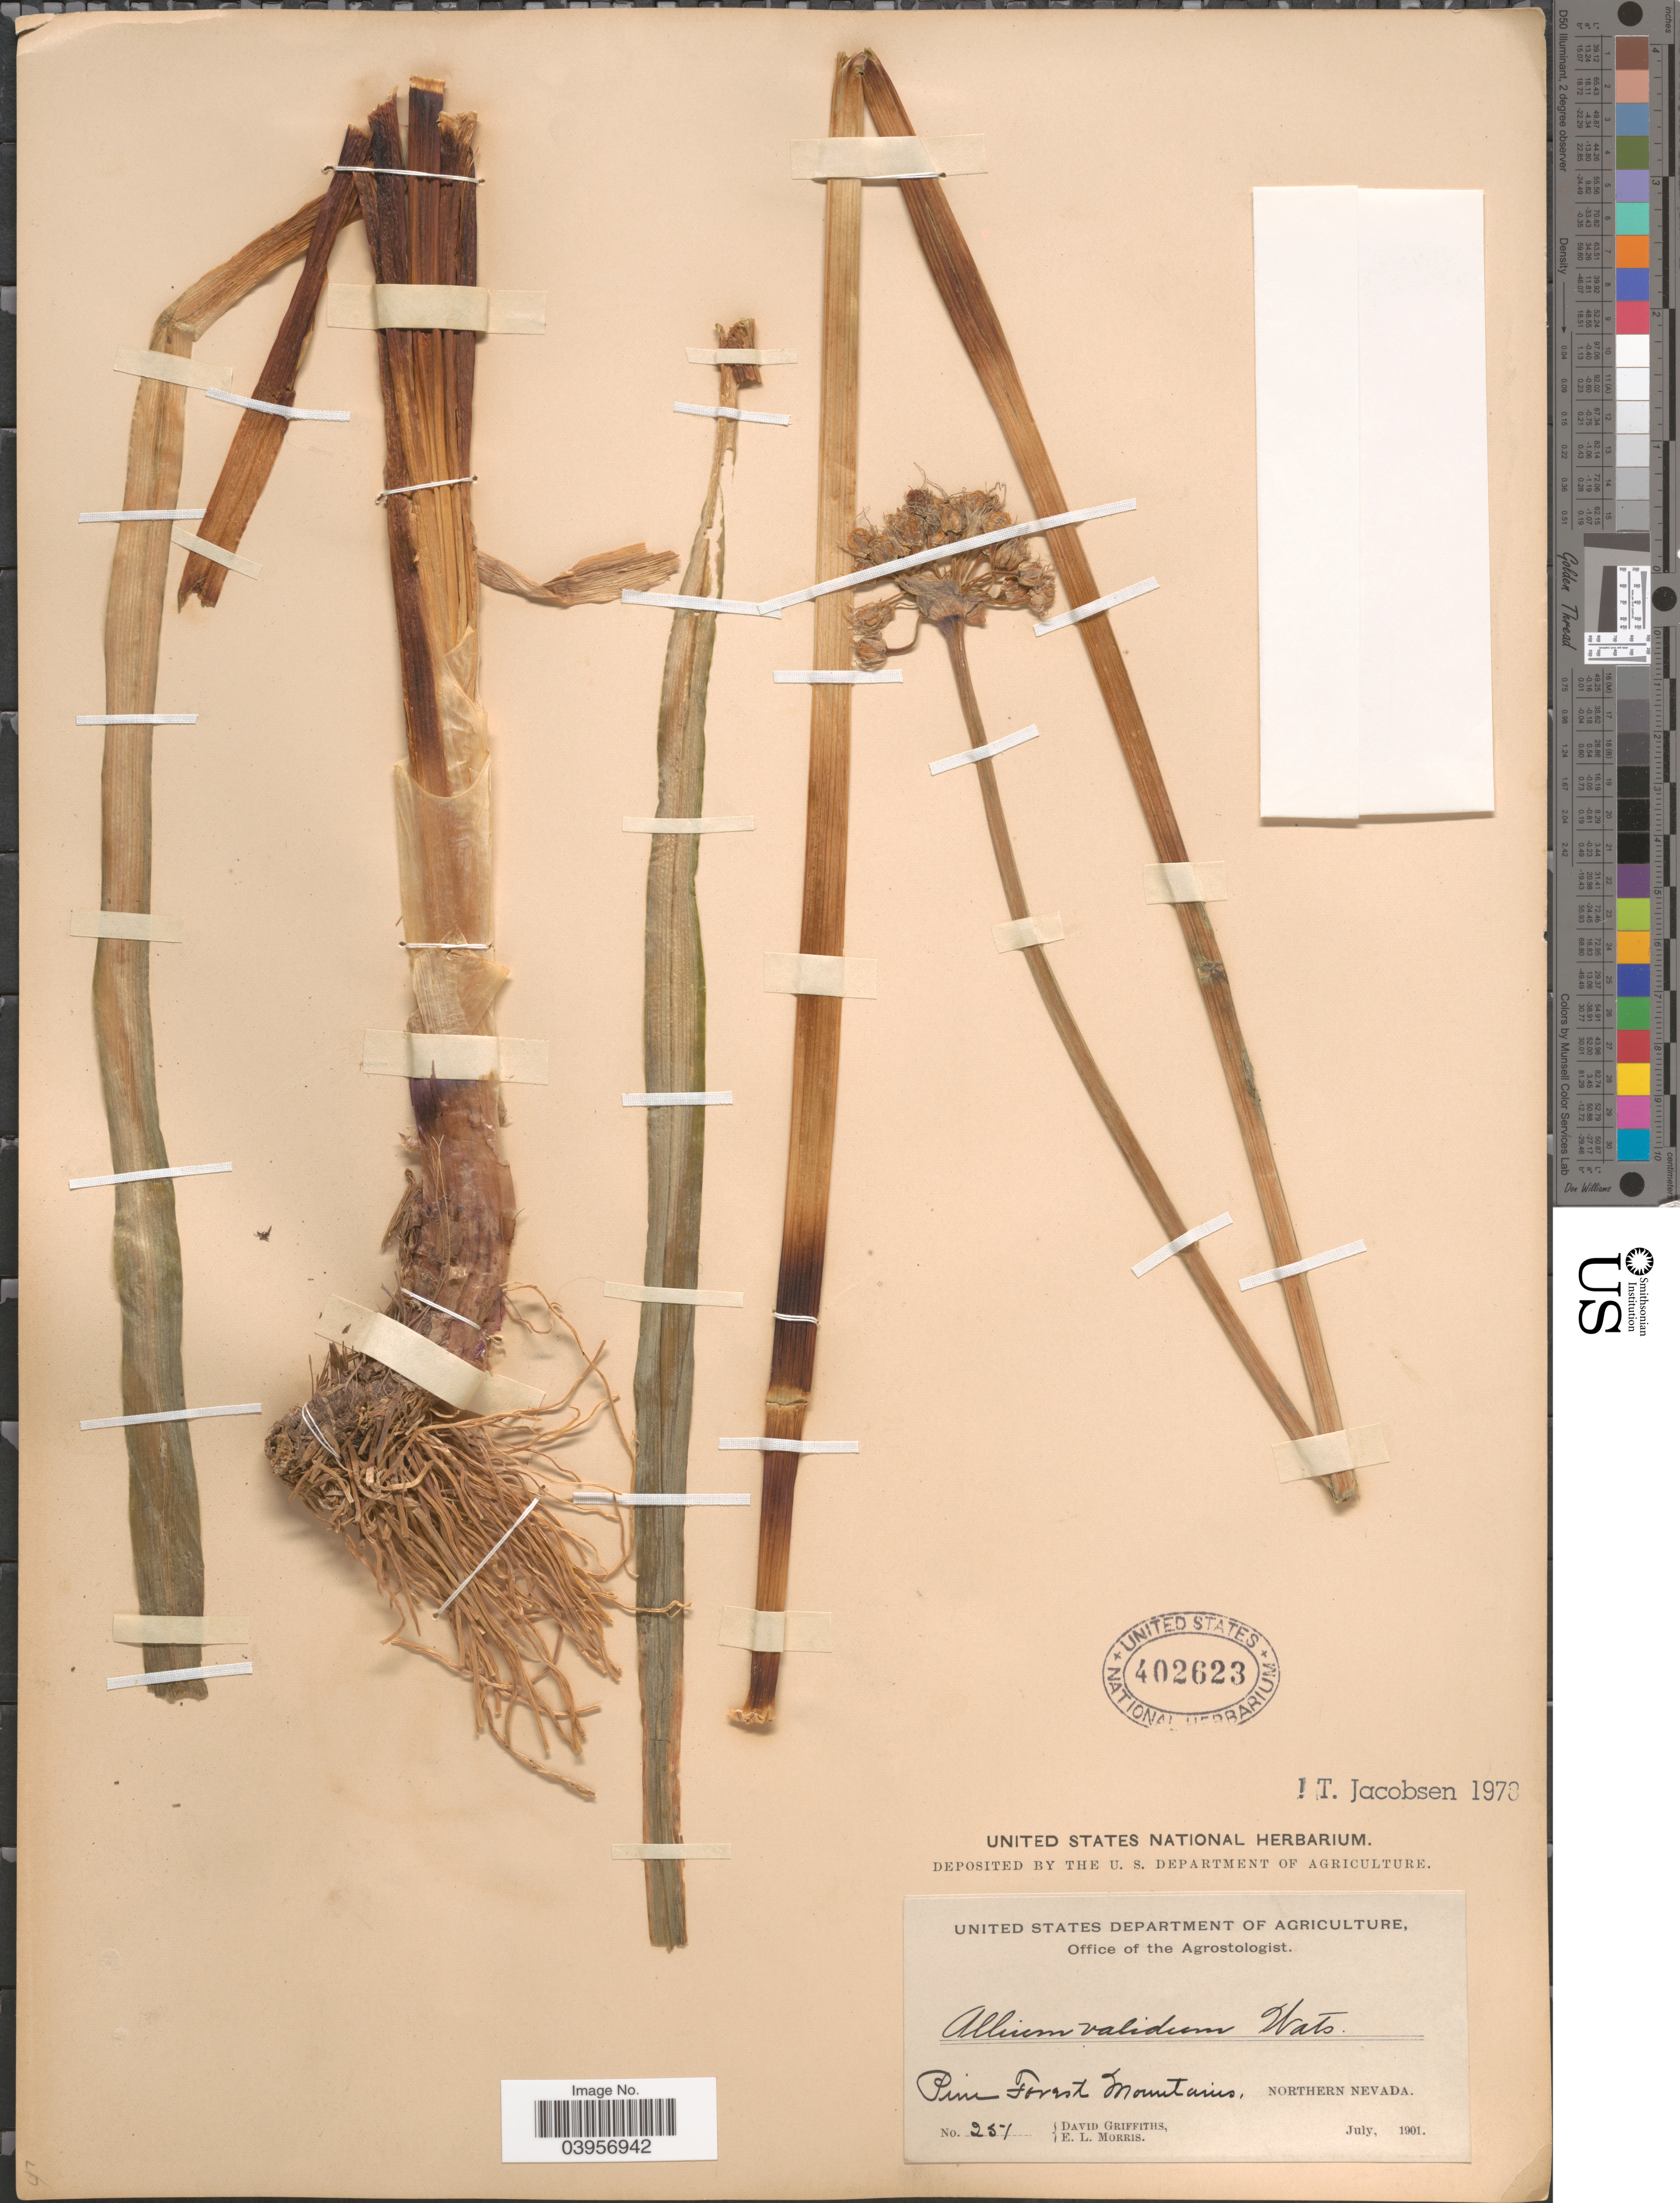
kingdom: Plantae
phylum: Tracheophyta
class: Liliopsida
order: Asparagales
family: Amaryllidaceae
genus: Allium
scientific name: Allium validum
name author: S. Watson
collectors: D. Griffiths & E. Morris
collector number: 251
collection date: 1901-07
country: United States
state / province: Nevada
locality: Pine Forest Mountains, Northern Nevada.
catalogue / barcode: US 402623